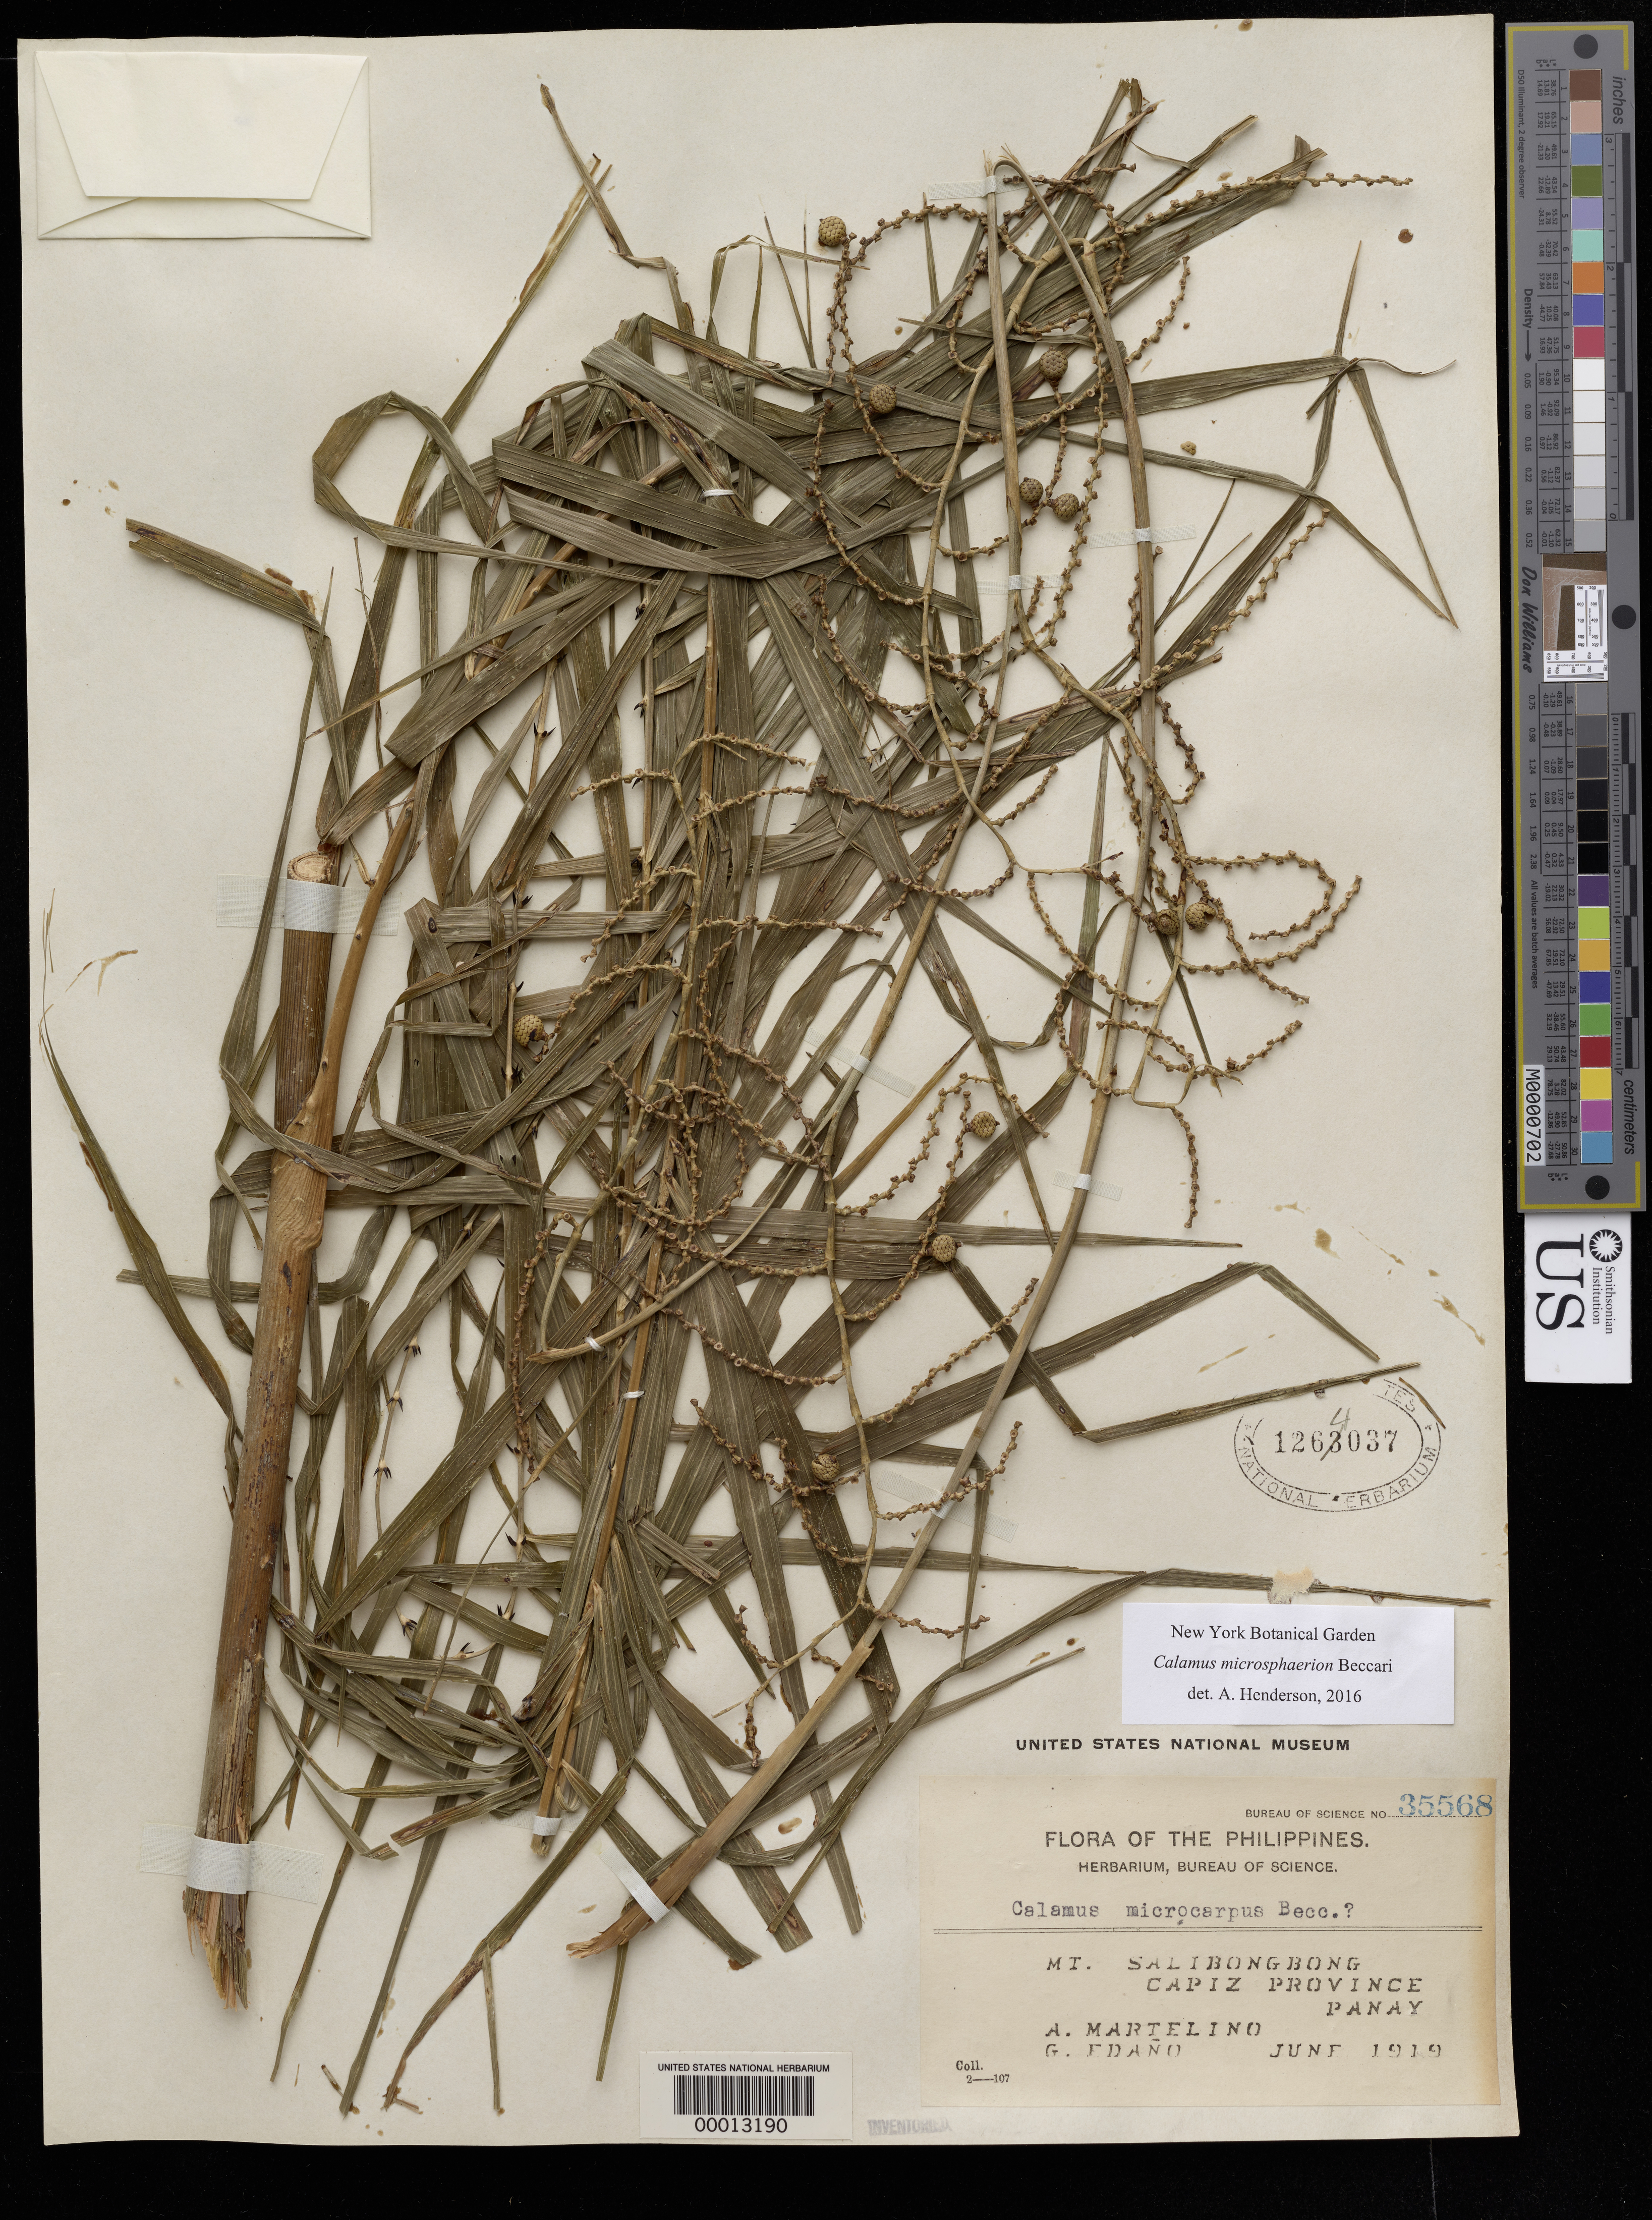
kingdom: Plantae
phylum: Tracheophyta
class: Liliopsida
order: Arecales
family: Arecaceae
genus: Calamus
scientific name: Calamus microsphaerion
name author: Becc. in Perkins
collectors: A. Martelino & G. Edaño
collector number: Bureau of Science No. 35568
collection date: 1919-06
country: Philippines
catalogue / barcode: US 1264037